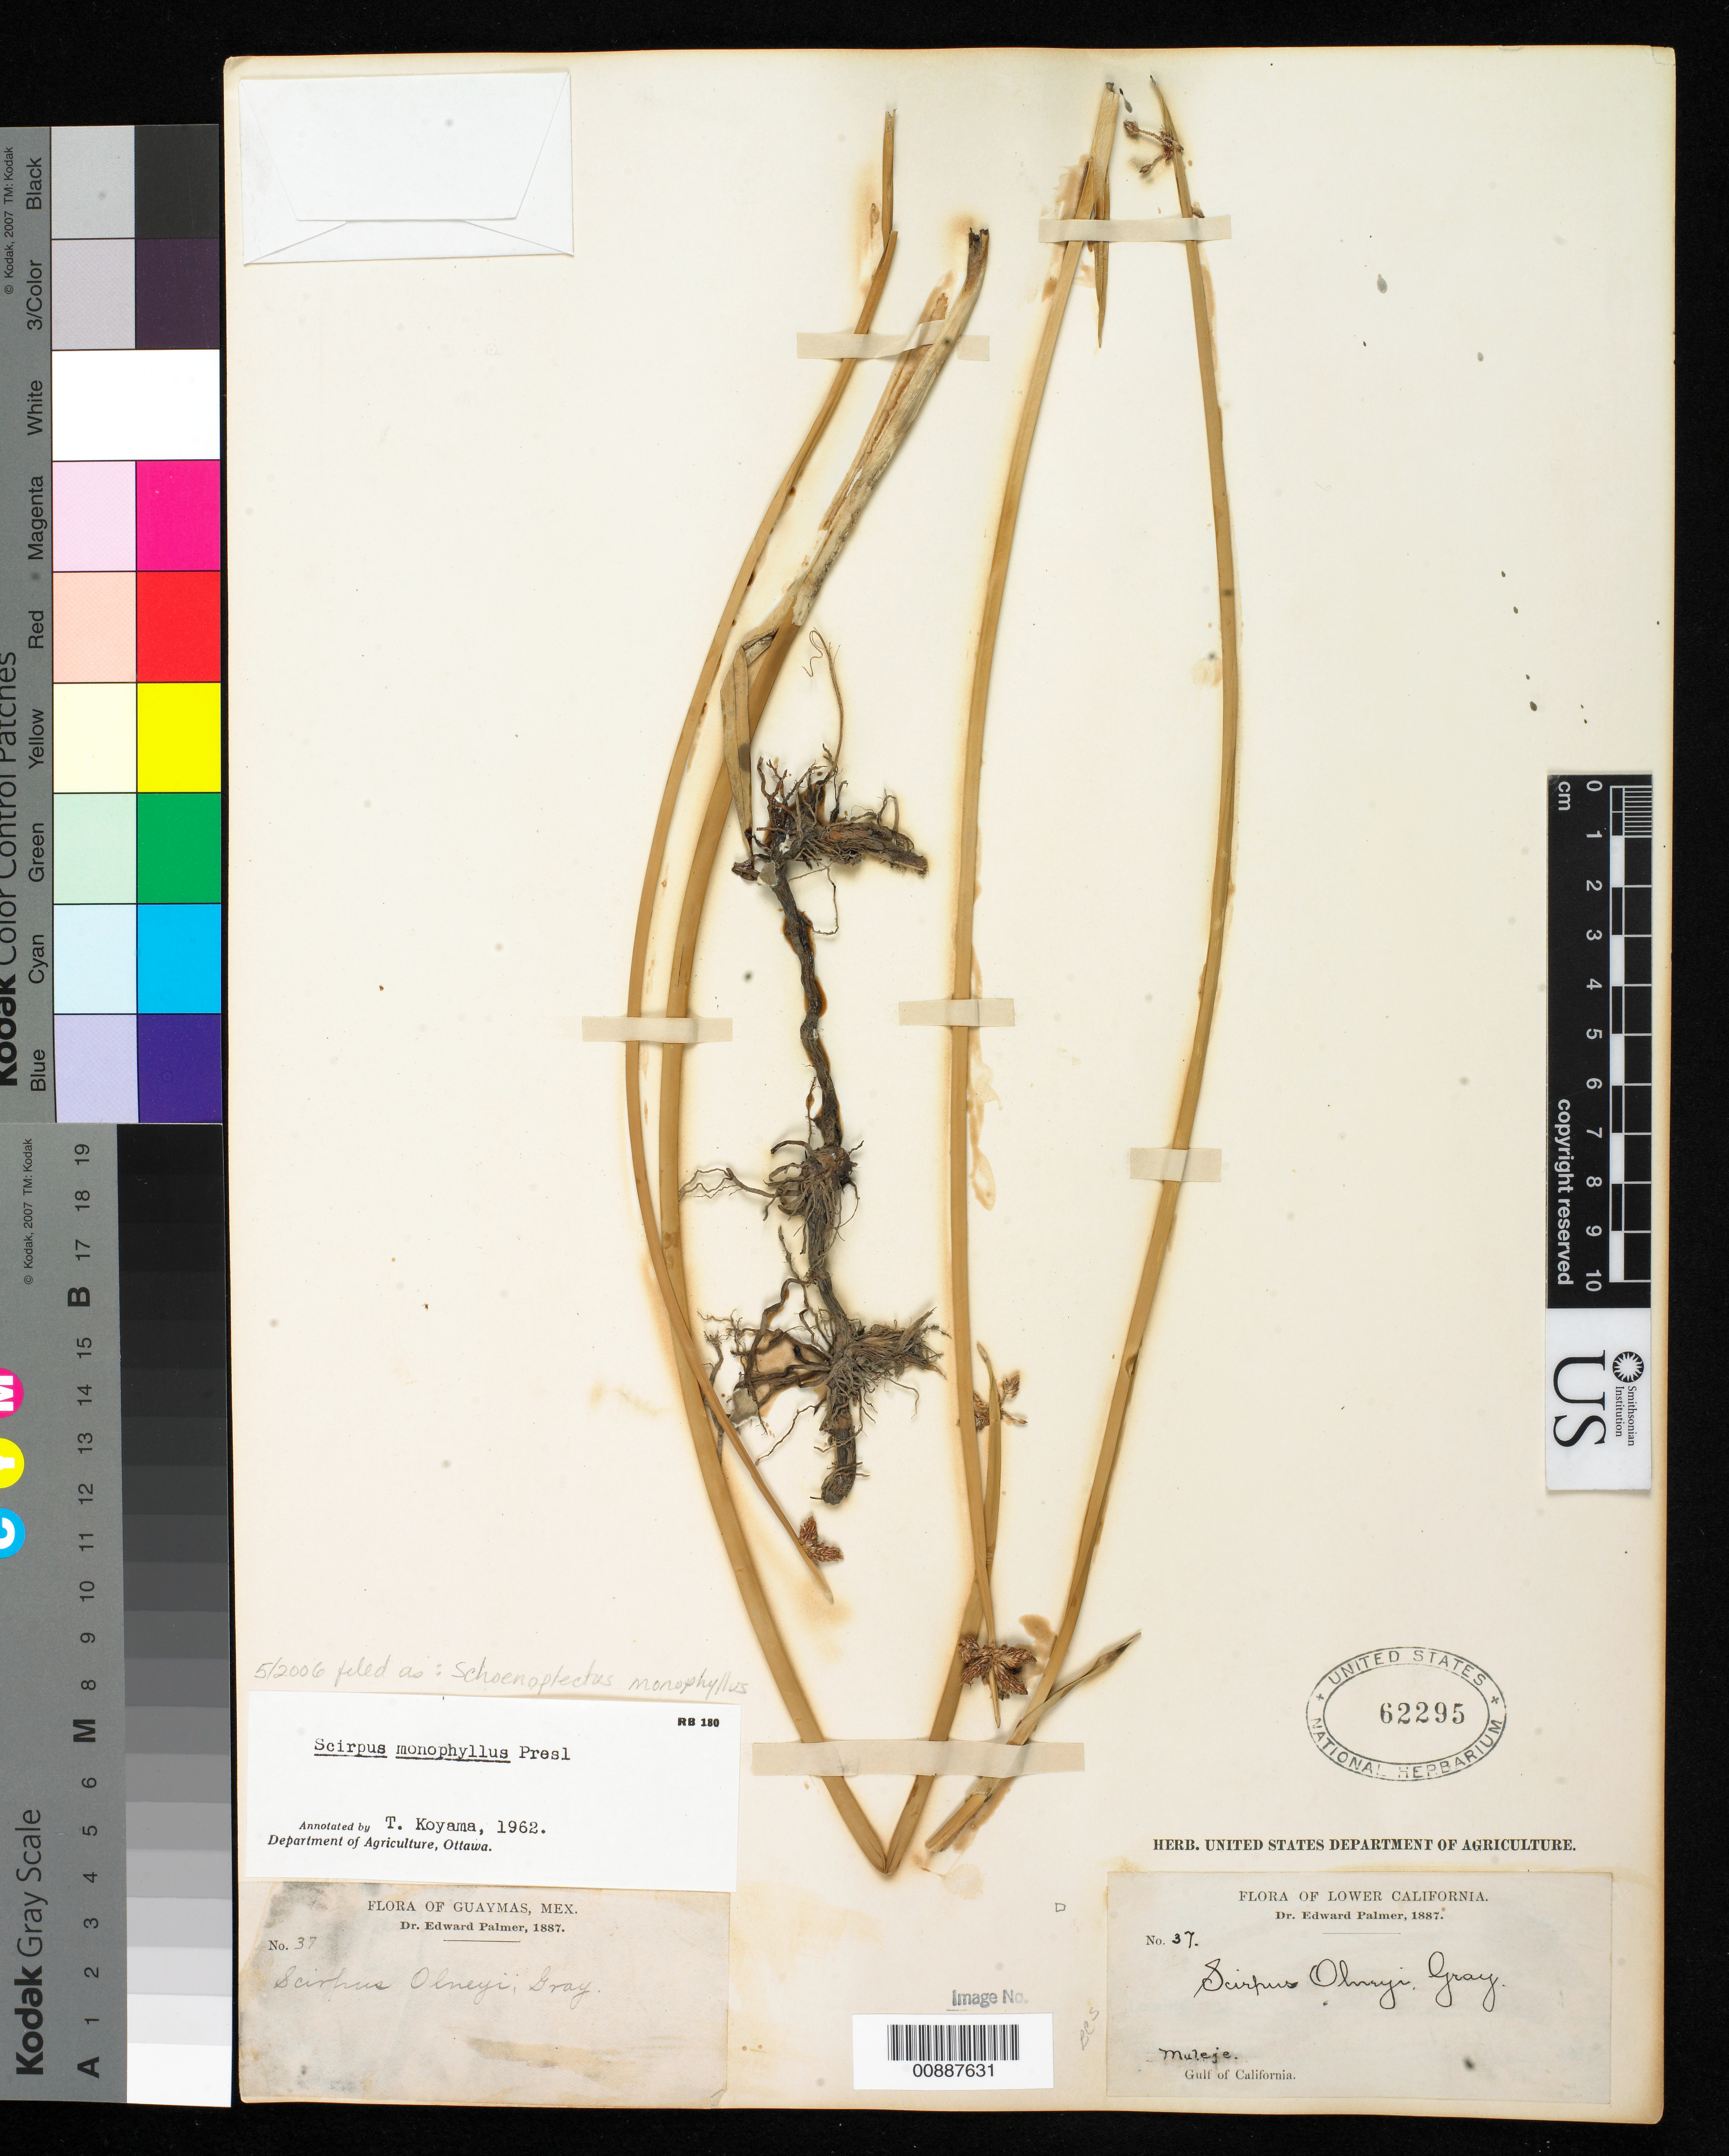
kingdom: Plantae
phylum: Tracheophyta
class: Liliopsida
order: Poales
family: Cyperaceae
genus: Schoenoplectus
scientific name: Schoenoplectus americanus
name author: (Pers.) Volkart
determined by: Strong, Mark T., (BOT), Smithsonian Institution - National Museum of Natural History (UNITED STATES)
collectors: E. Palmer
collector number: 37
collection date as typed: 1887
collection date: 1887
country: Mexico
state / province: Baja California Sur / Sonora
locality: Guaymas, Sonora or Muleje, Gulf of California, Baja California Sur.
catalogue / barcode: US 62295